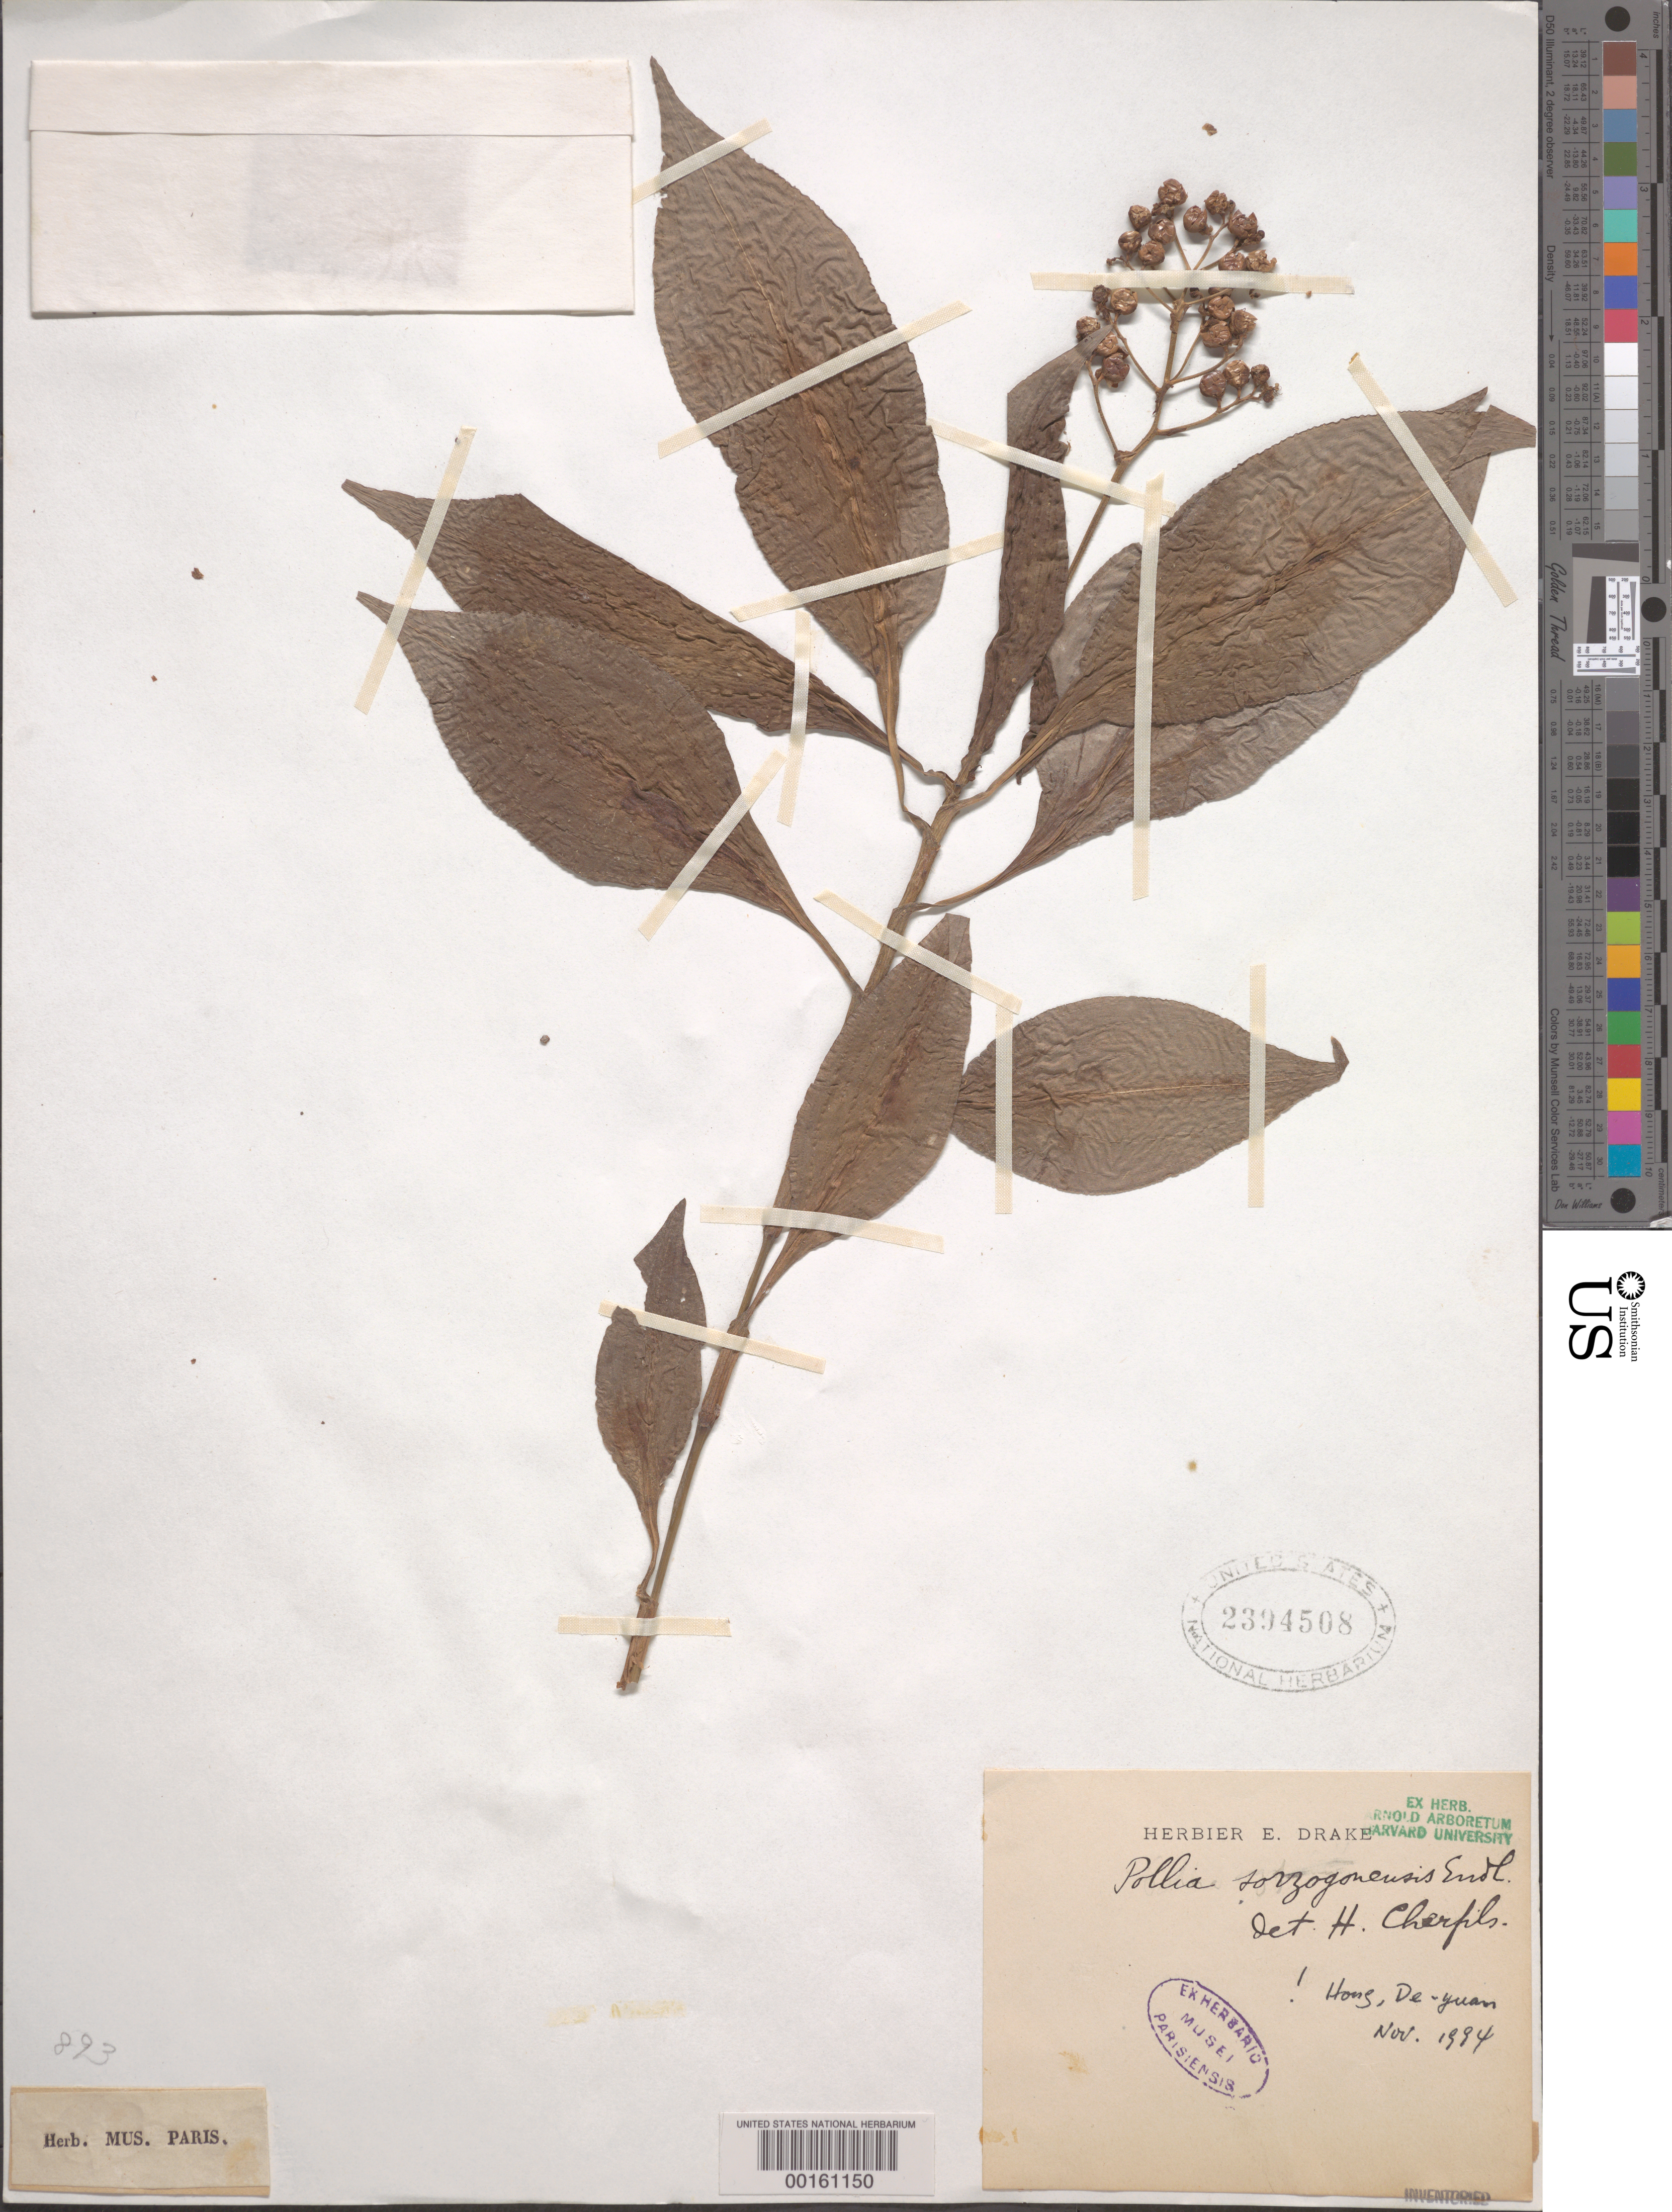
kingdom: Plantae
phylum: Tracheophyta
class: Liliopsida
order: Commelinales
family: Commelinaceae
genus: Pollia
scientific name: Pollia secundiflora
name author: (Blume) Bakh. f.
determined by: Isang, W.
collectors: J. Rose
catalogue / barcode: US 2394508